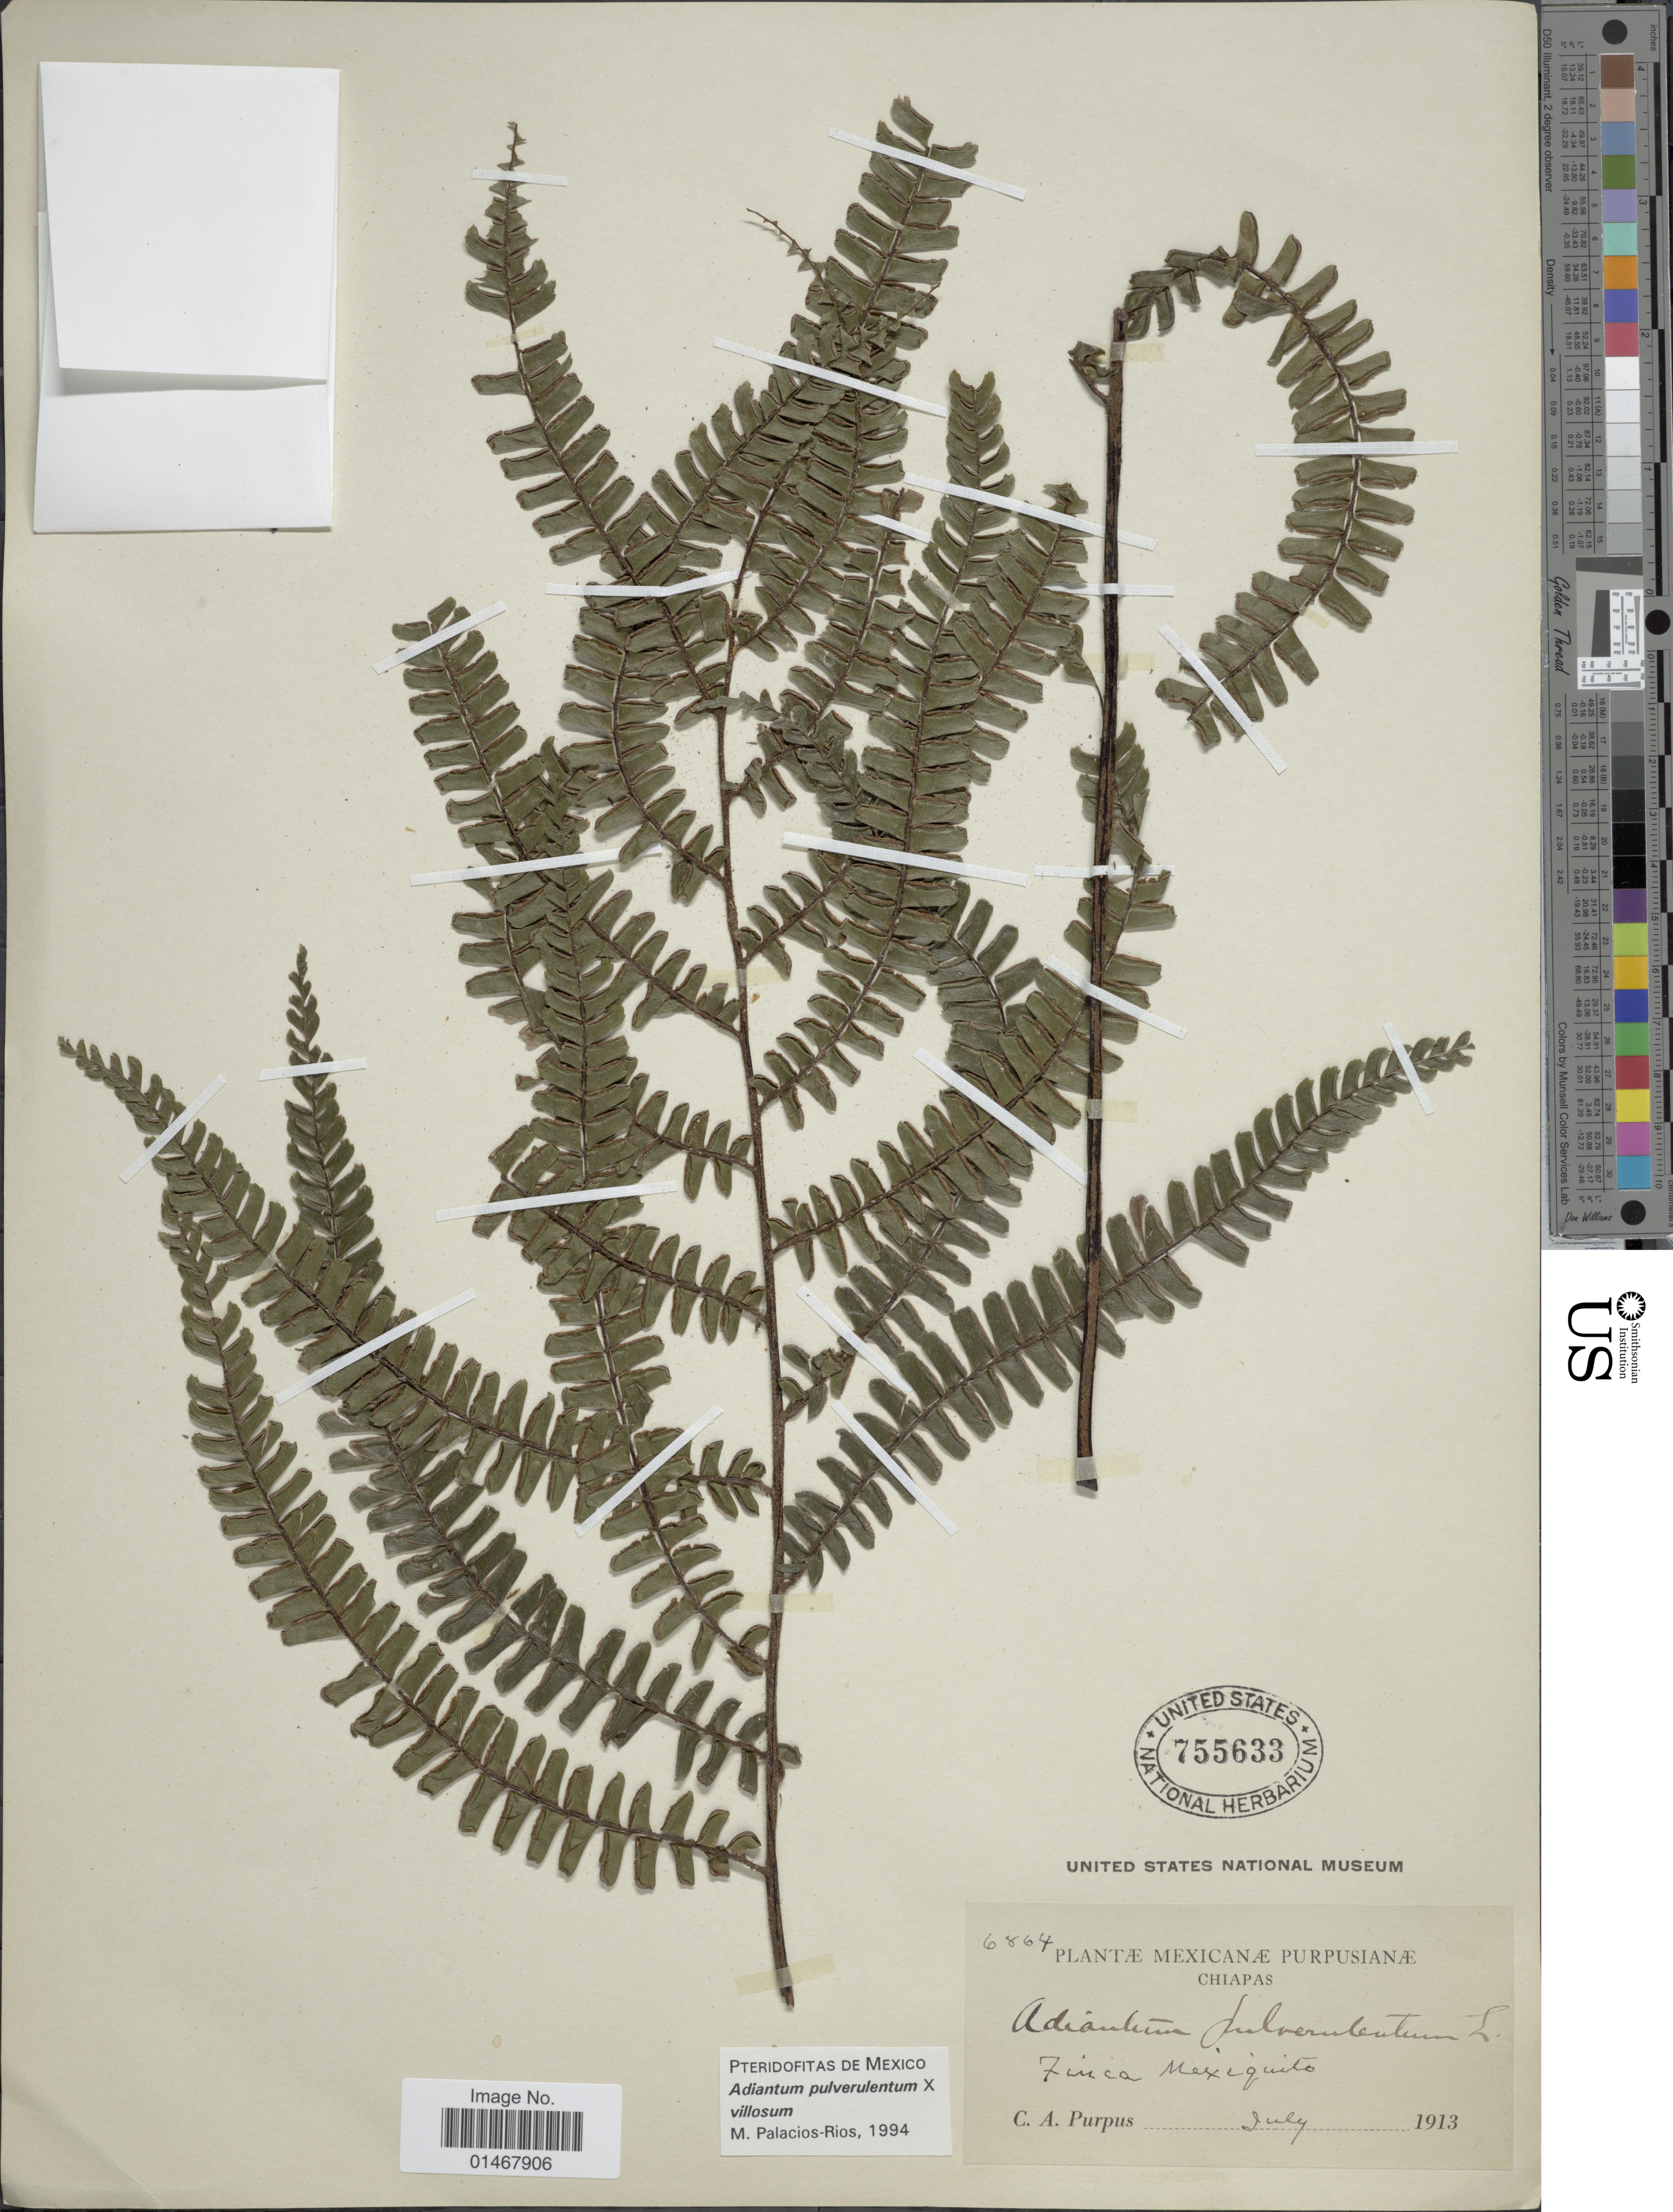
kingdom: Plantae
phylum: Tracheophyta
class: Polypodiopsida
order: Polypodiales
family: Pteridaceae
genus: Adiantum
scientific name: Adiantum pulverulentum x A. villosum L.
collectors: C. A. Purpus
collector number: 6864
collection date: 1913-07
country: Mexico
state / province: Chiapas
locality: Finca Mexiquito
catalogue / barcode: US 755633